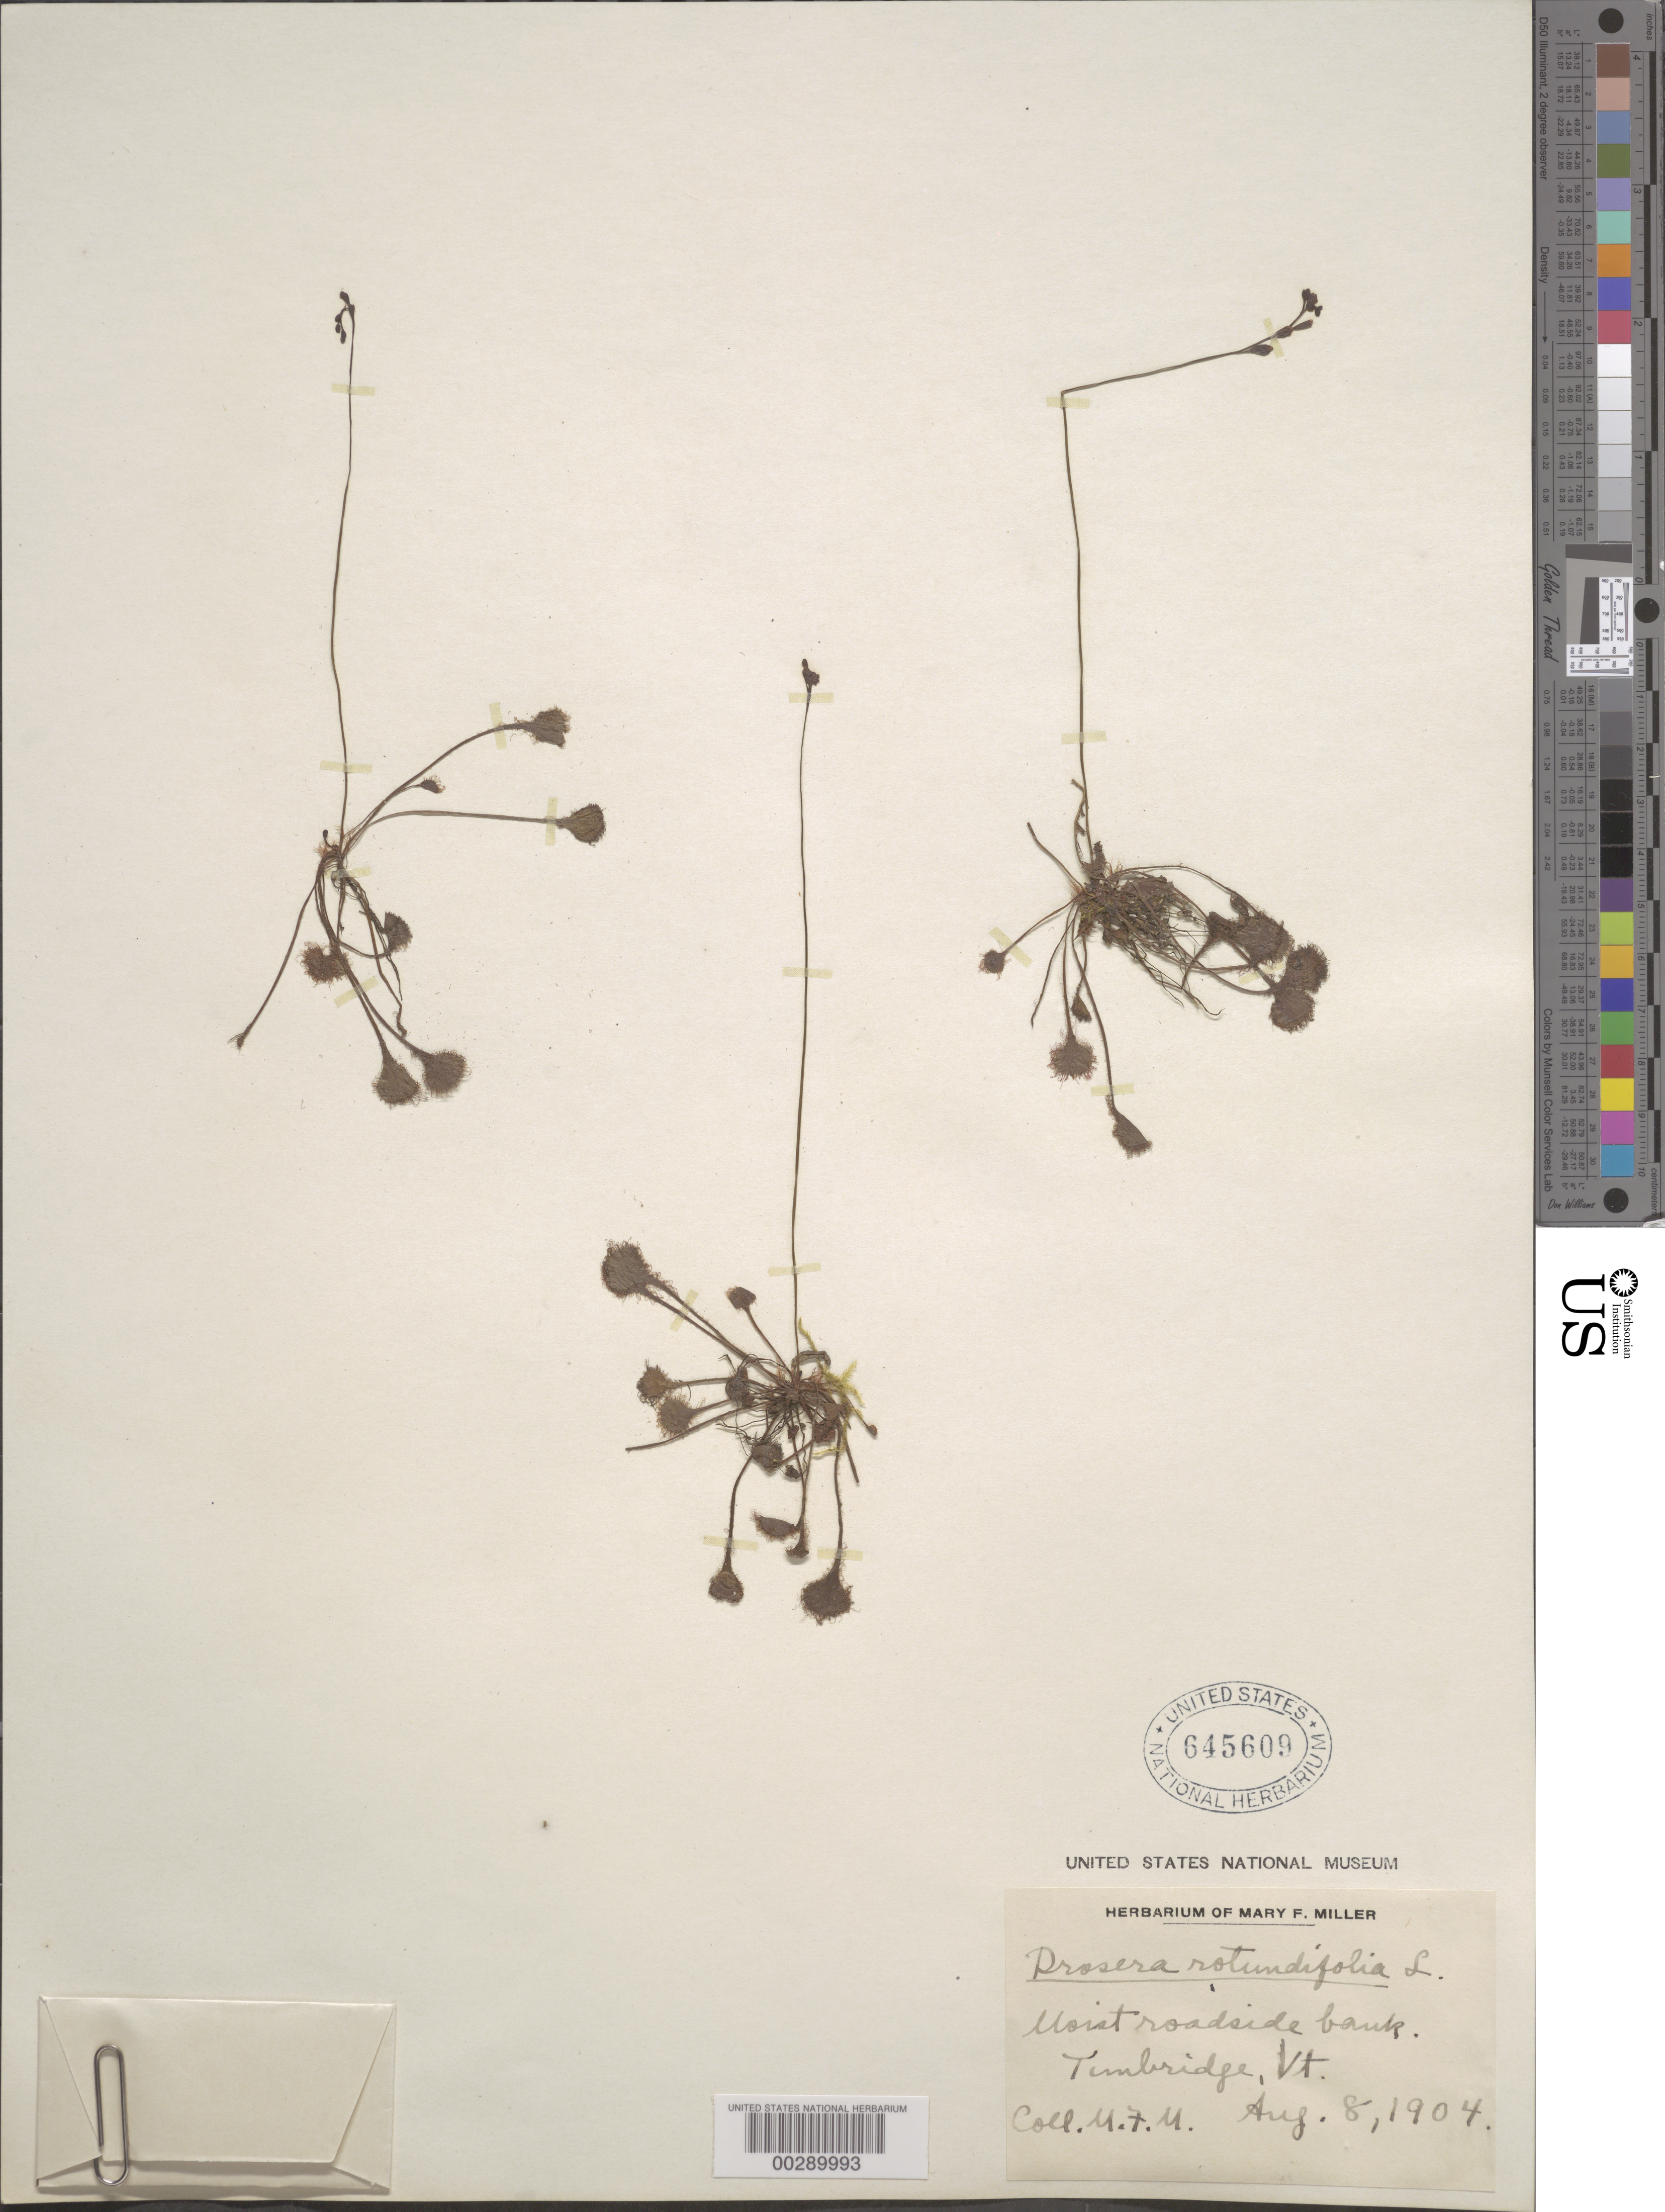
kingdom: Plantae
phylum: Tracheophyta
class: Magnoliopsida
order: Caryophyllales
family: Droseraceae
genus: Drosera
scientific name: Drosera rotundifolia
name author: L.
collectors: M. F. Miller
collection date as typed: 08 Aug 1904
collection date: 1904-08-08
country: United States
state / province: Vermont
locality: Tumbridge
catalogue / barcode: US 645609